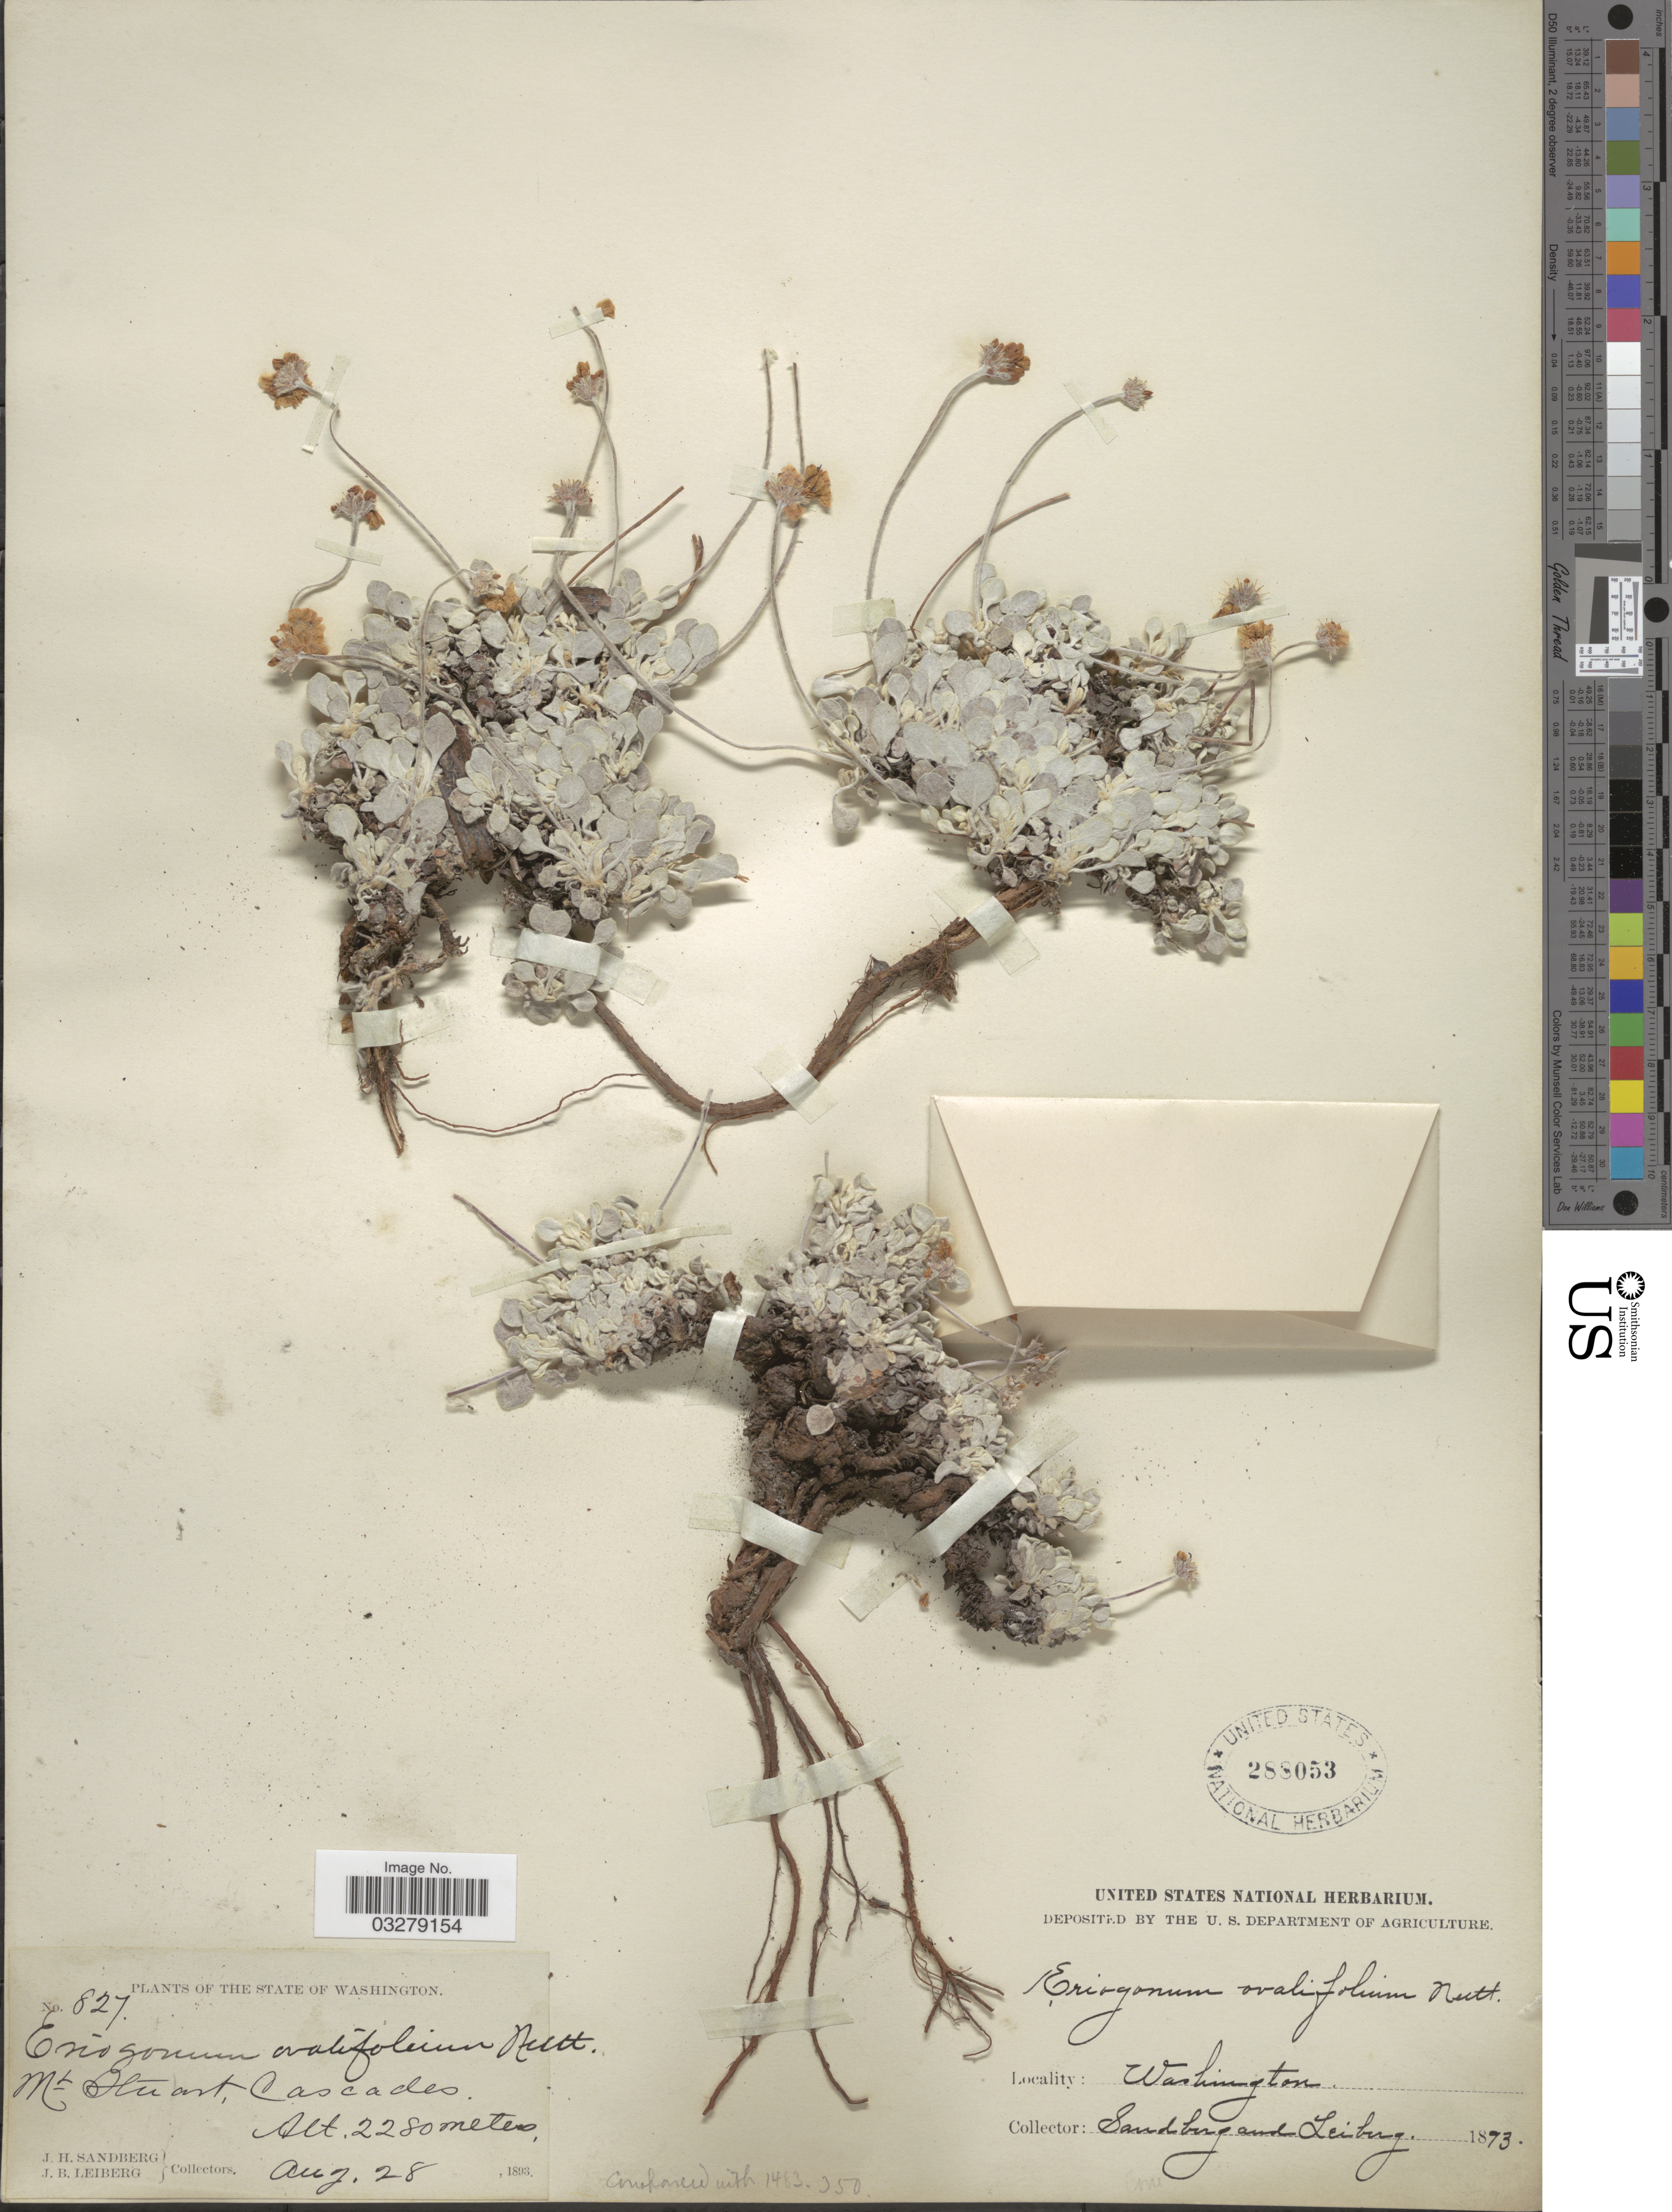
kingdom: Plantae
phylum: Tracheophyta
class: Magnoliopsida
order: Caryophyllales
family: Polygonaceae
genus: Eriogonum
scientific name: Eriogonum ovalifolium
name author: Nutt.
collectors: J. H. Sandberg & J. B. Leiberg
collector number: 827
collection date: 1893-08-28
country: United States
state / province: Washington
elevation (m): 2280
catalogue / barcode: US 288053